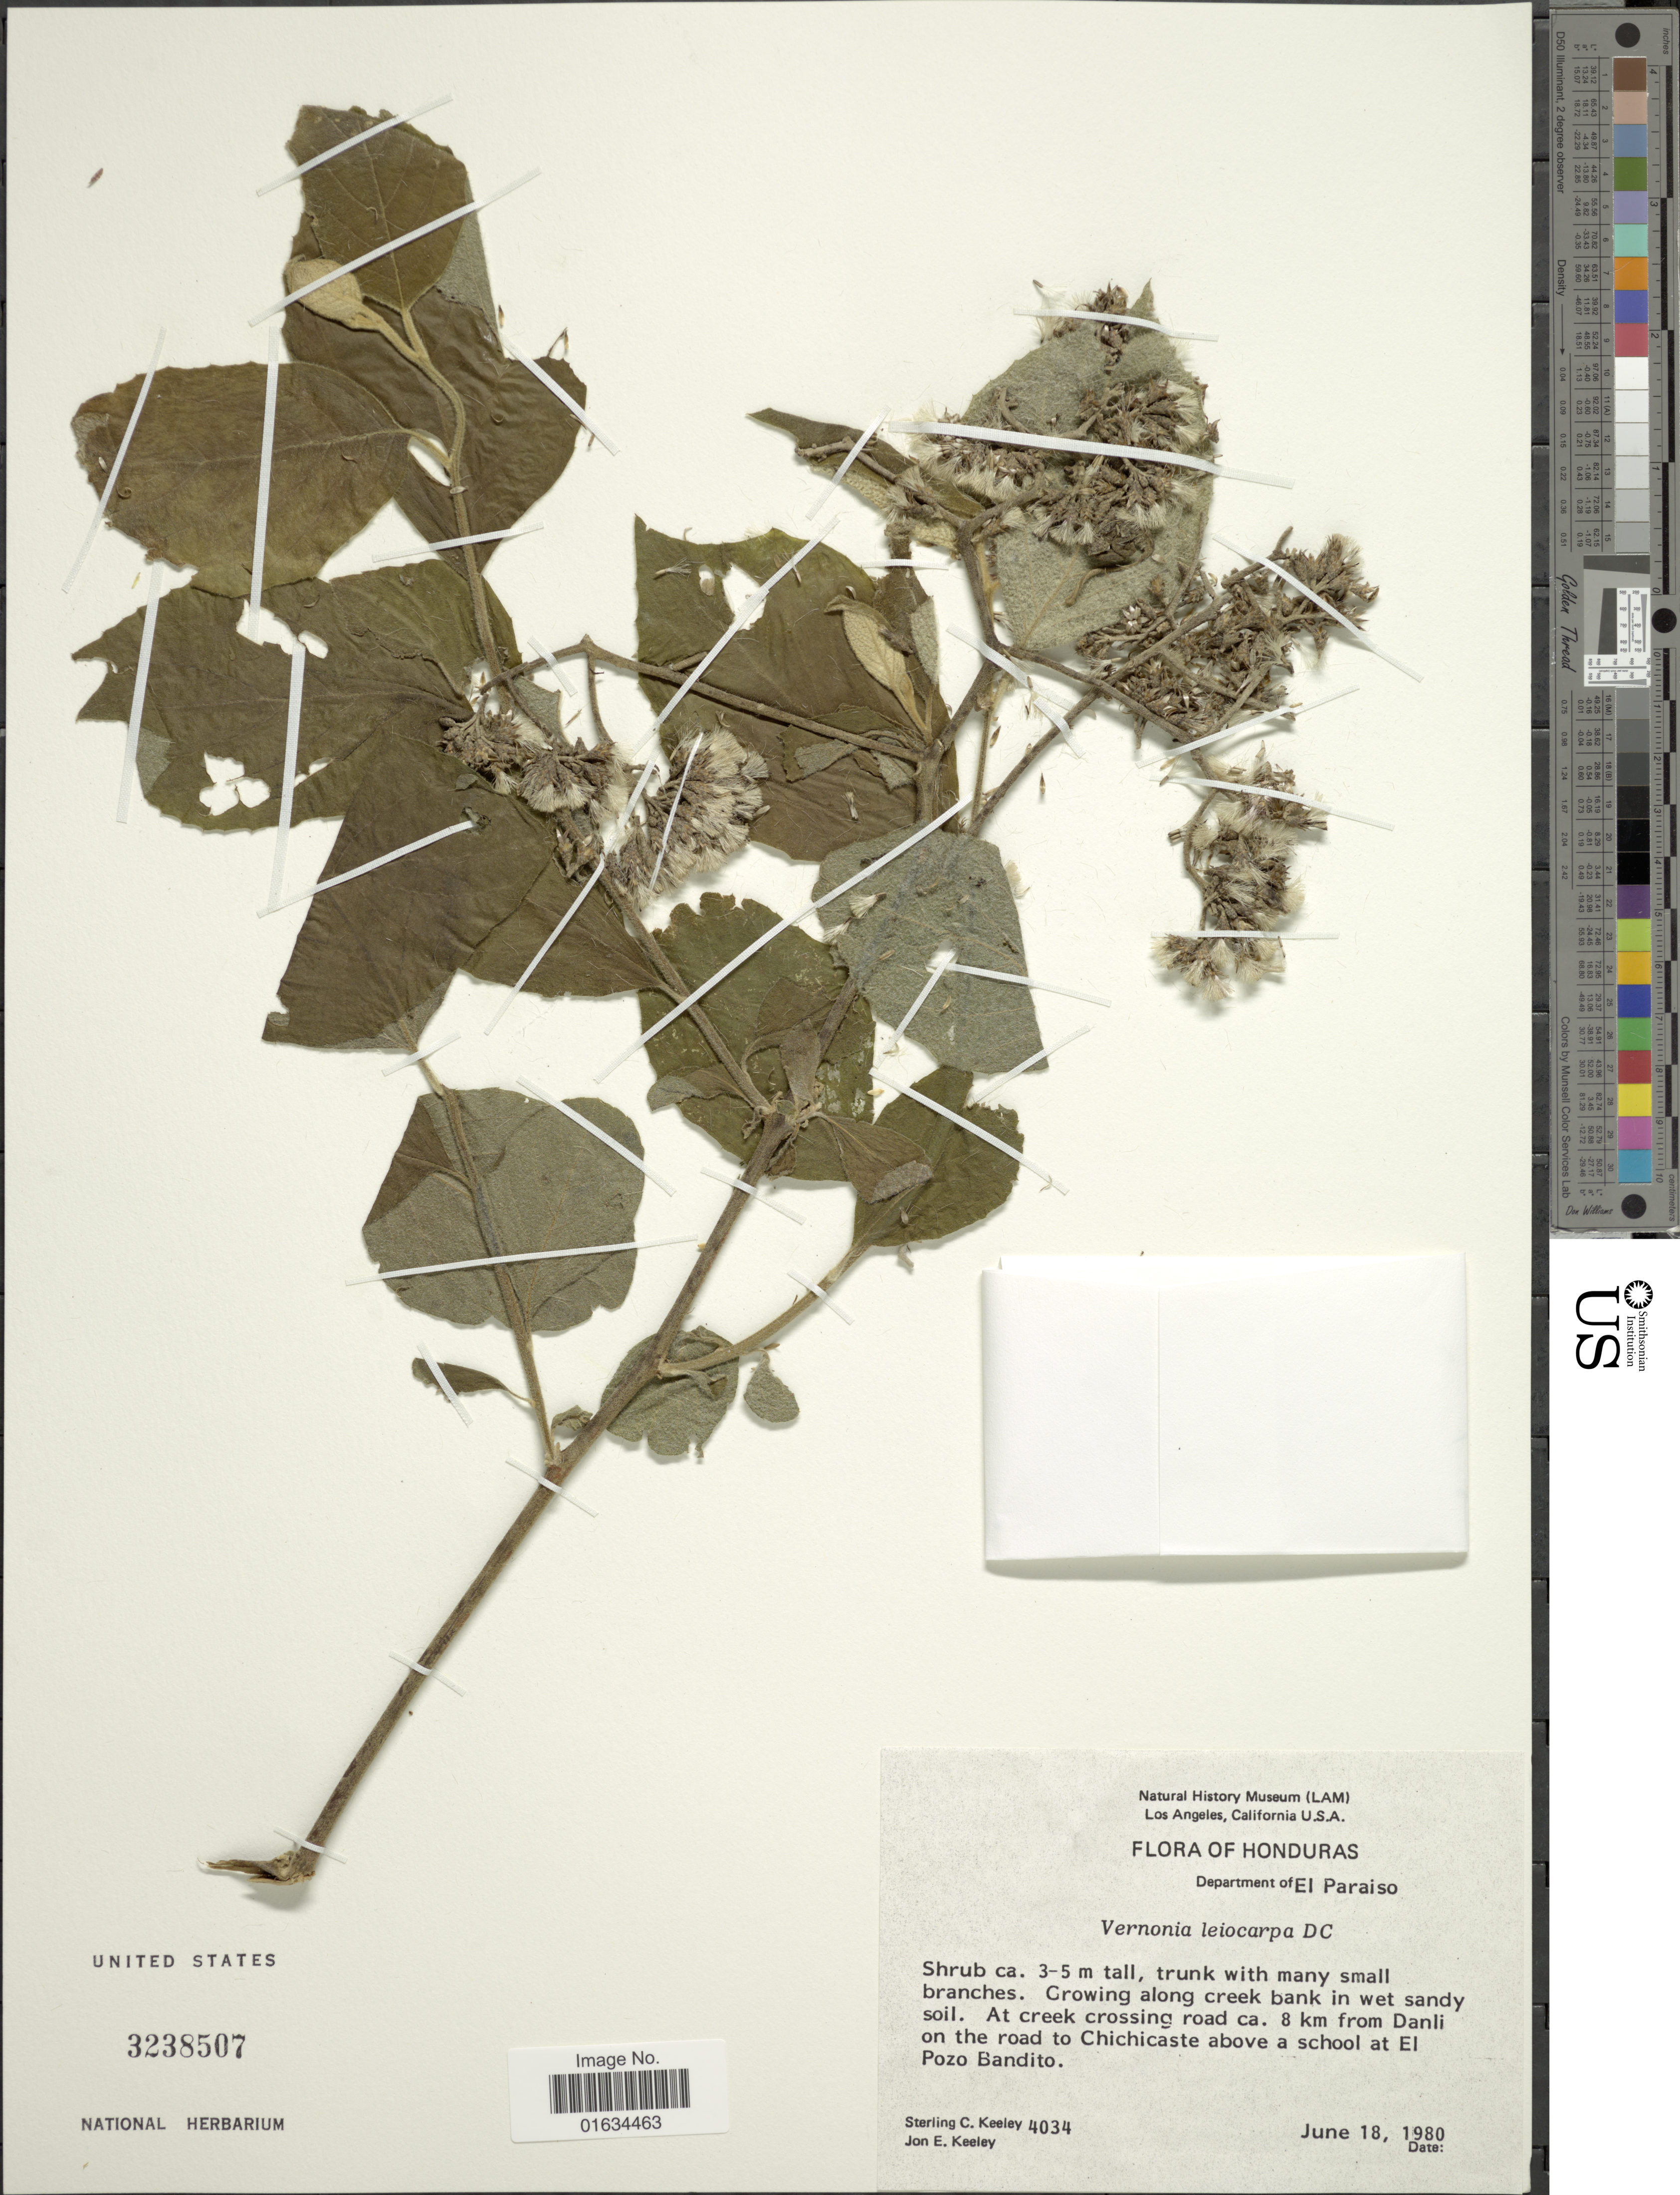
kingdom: Plantae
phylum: Tracheophyta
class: Magnoliopsida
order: Asterales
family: Asteraceae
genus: Eremosis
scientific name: Eremosis leiocarpa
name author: (DC.) Gleason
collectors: S. C. Keeley & J. E. Keeley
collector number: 4034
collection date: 1980-06-18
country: Honduras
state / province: El Paraíso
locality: Department of Paraiso, Growing along creek bank in wet sandy on the road to Chichicaste above a school at El Pozo Bandito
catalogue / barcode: US 3238507